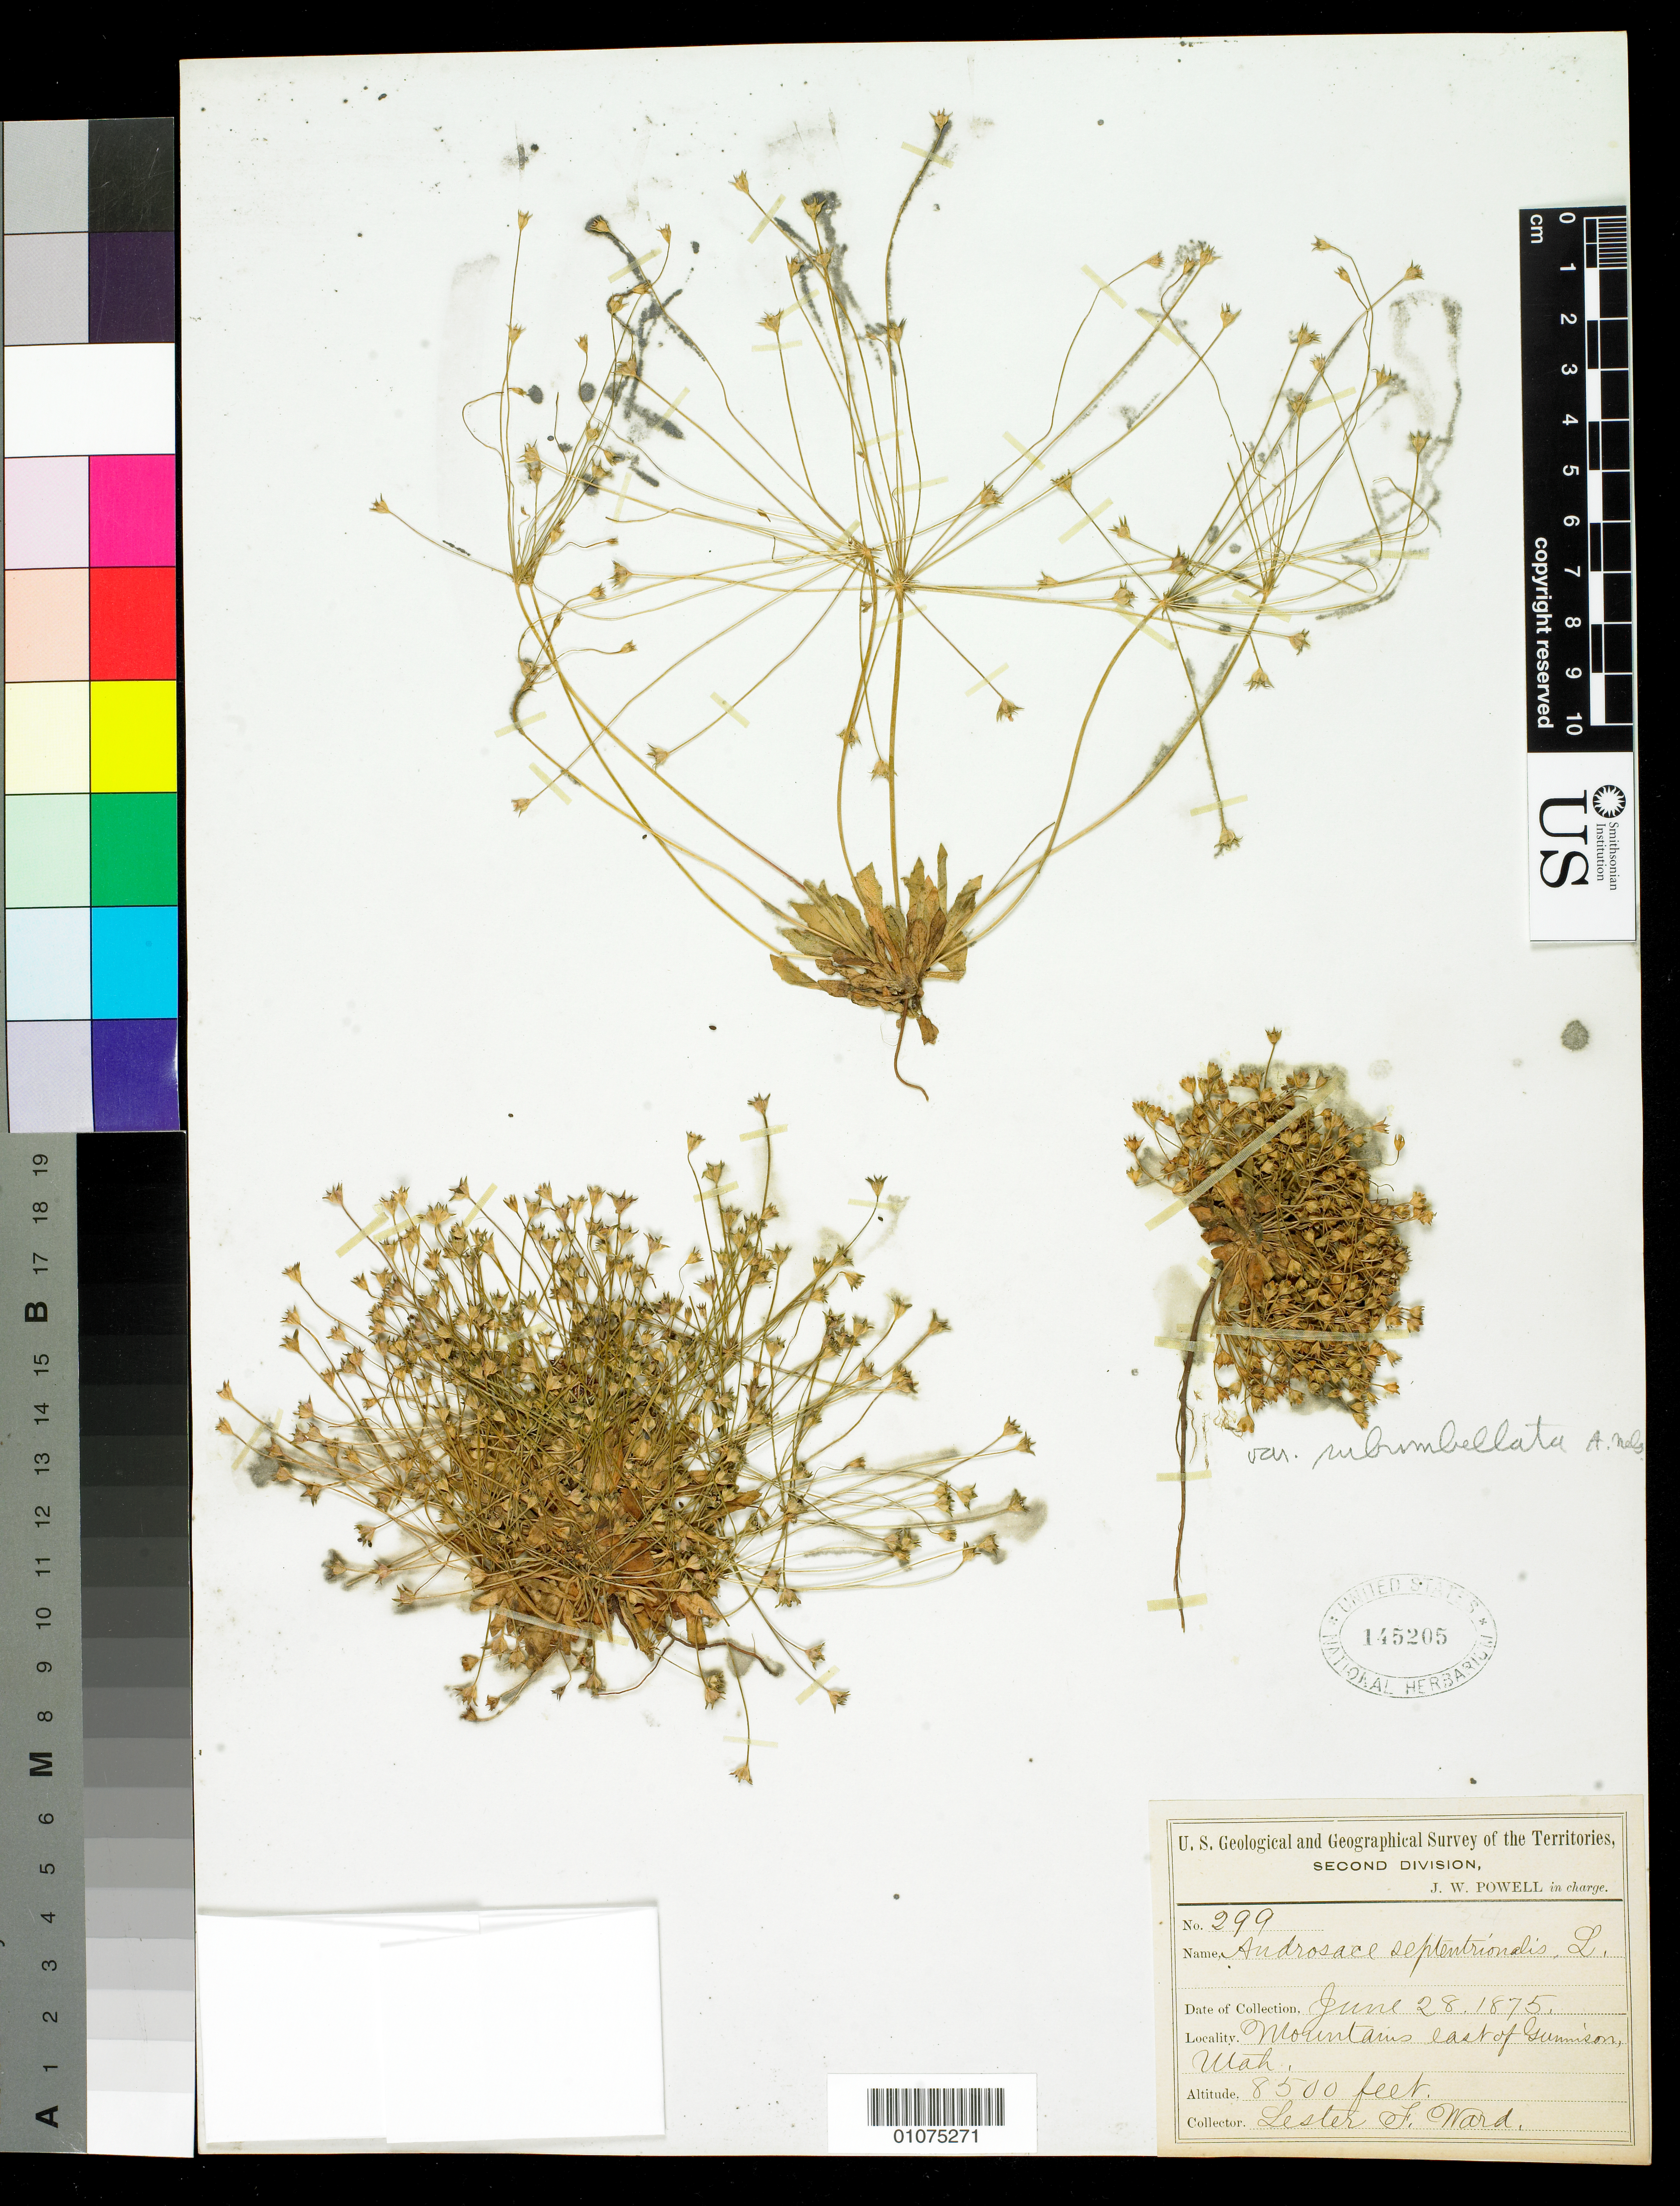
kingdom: Plantae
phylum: Tracheophyta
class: Magnoliopsida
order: Ericales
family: Primulaceae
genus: Androsace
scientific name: Androsace septentrionalis var. subumbellata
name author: A. Nelson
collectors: L. F. Ward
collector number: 299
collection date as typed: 28 Jun 1875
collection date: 1875-06-28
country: United States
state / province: Utah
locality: Mountains east of Gunnnison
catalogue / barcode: US 145205